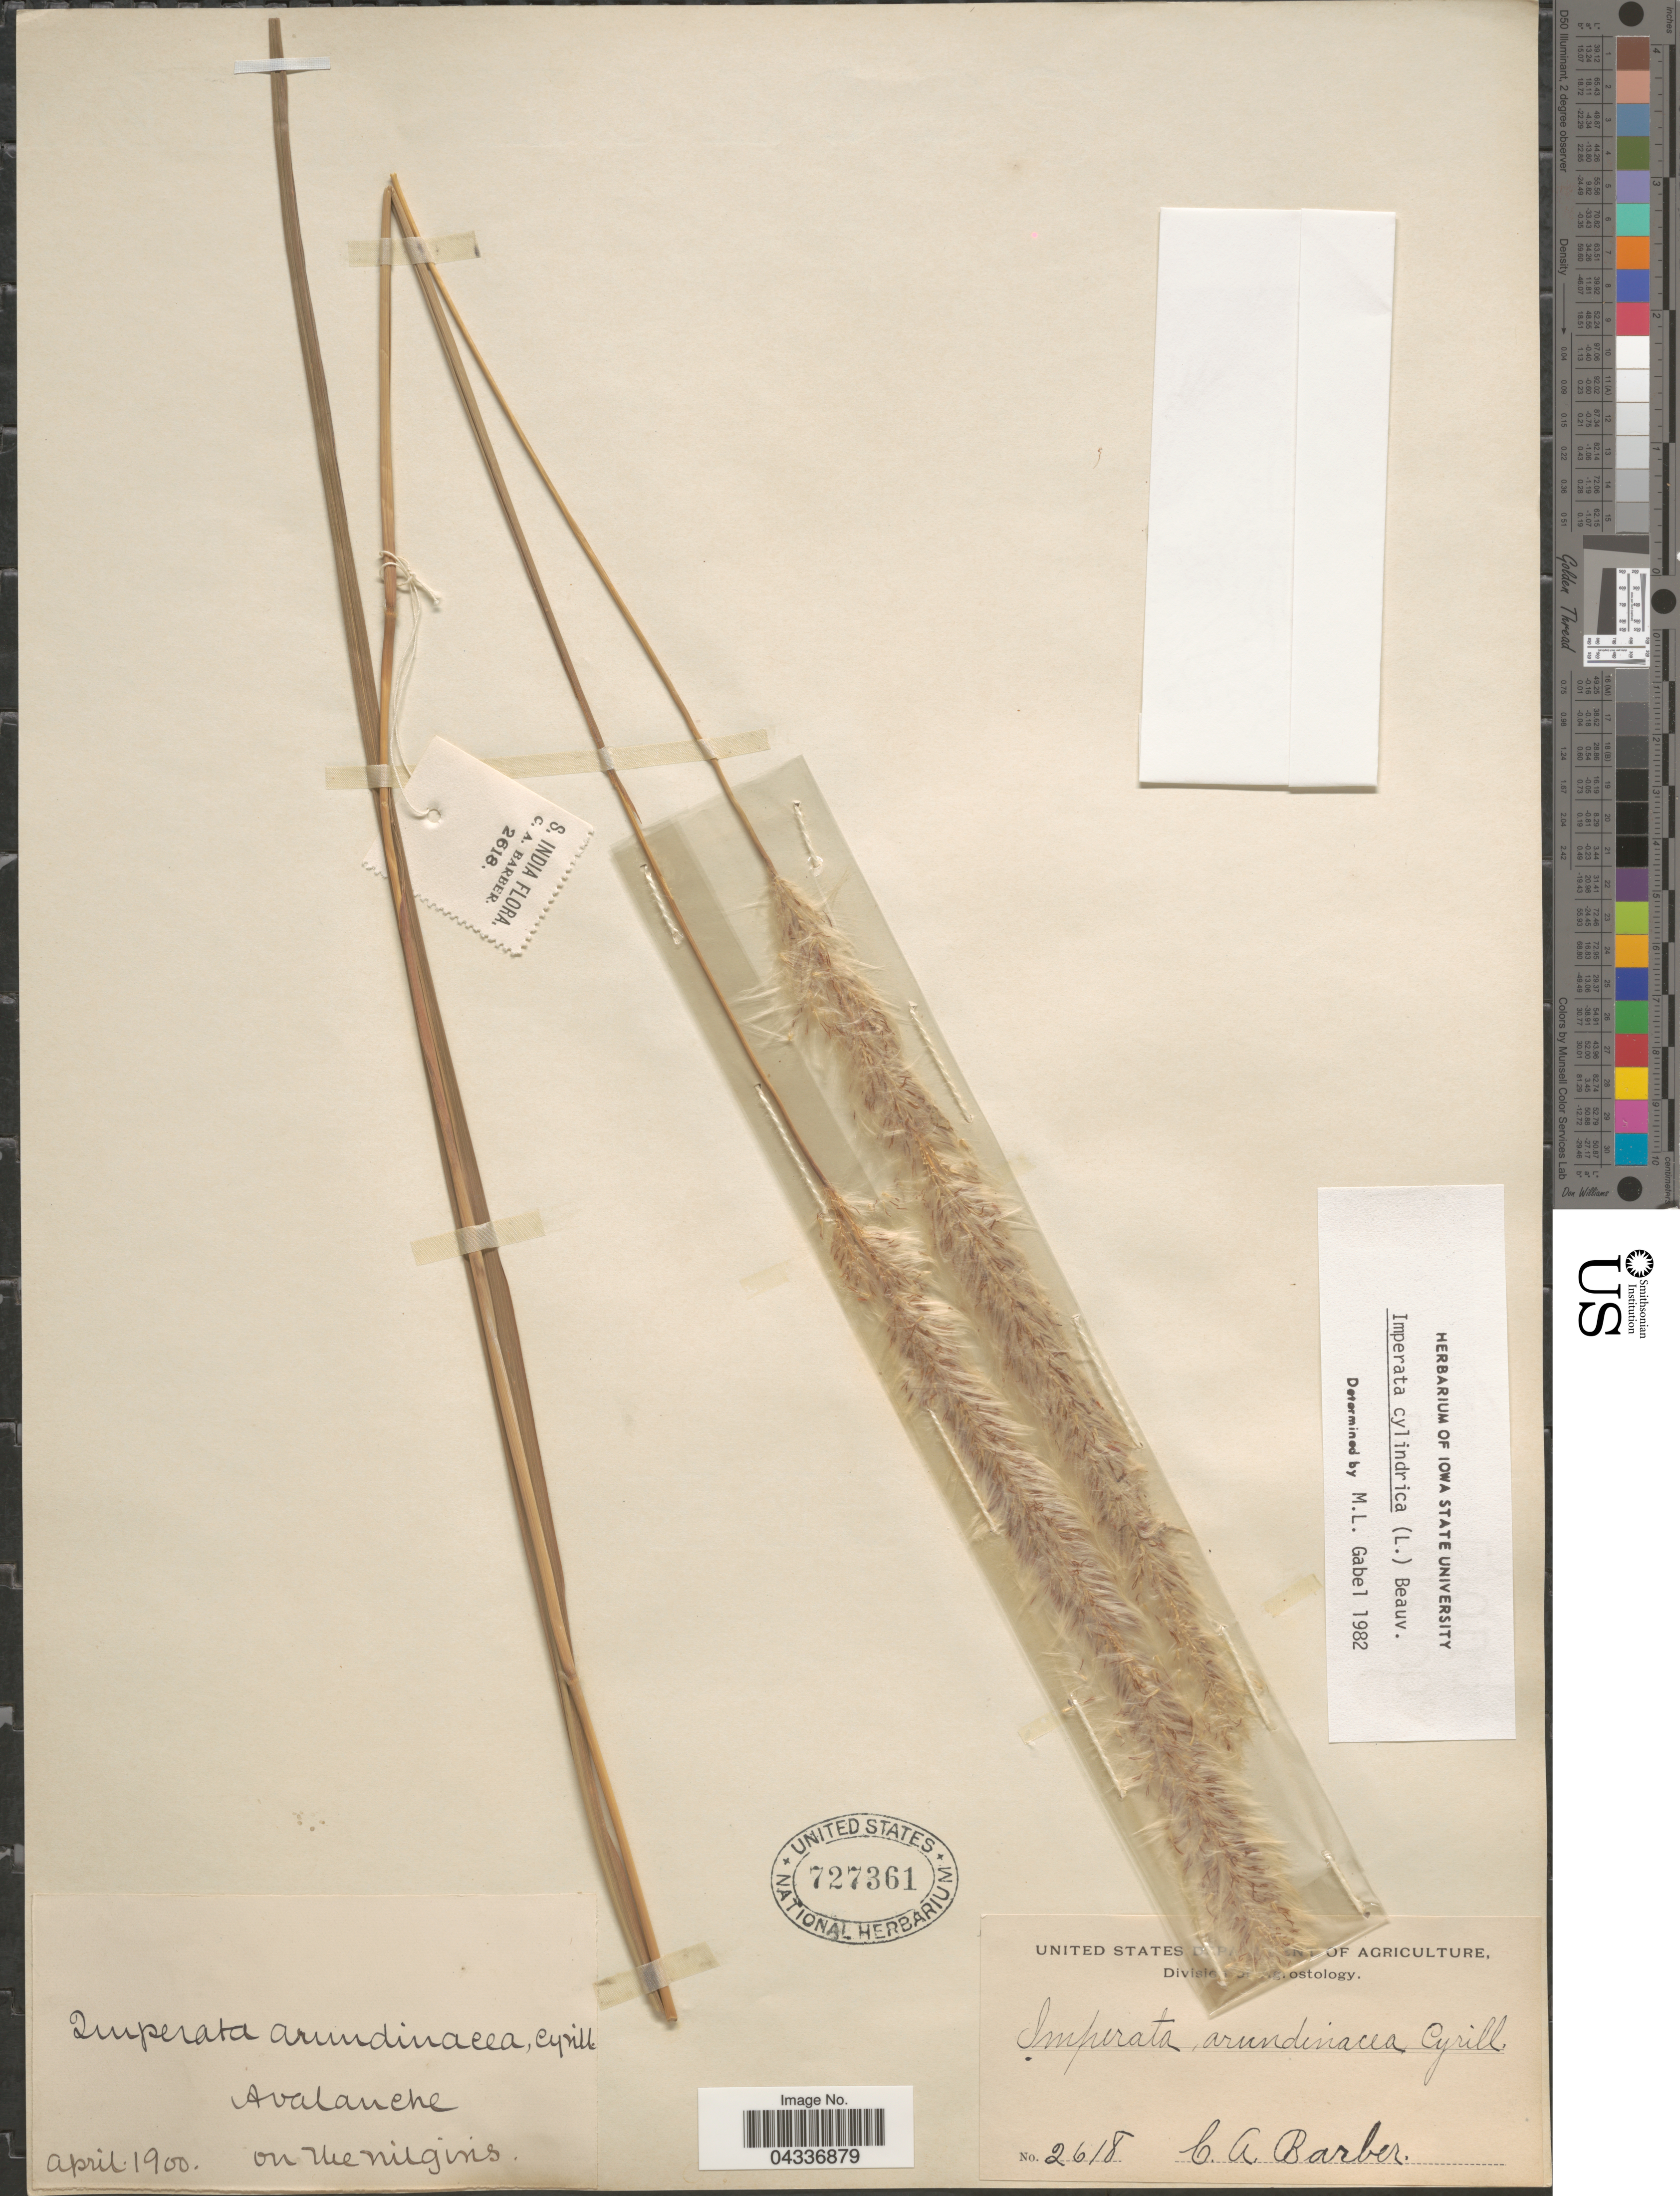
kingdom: Plantae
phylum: Tracheophyta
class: Liliopsida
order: Poales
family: Poaceae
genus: Imperata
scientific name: Imperata cylindrica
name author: (L.) P. Beauv.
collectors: C. Barber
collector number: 2618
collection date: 1900-04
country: India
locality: Avalanche. On the Nilgiris.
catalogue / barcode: US 727361